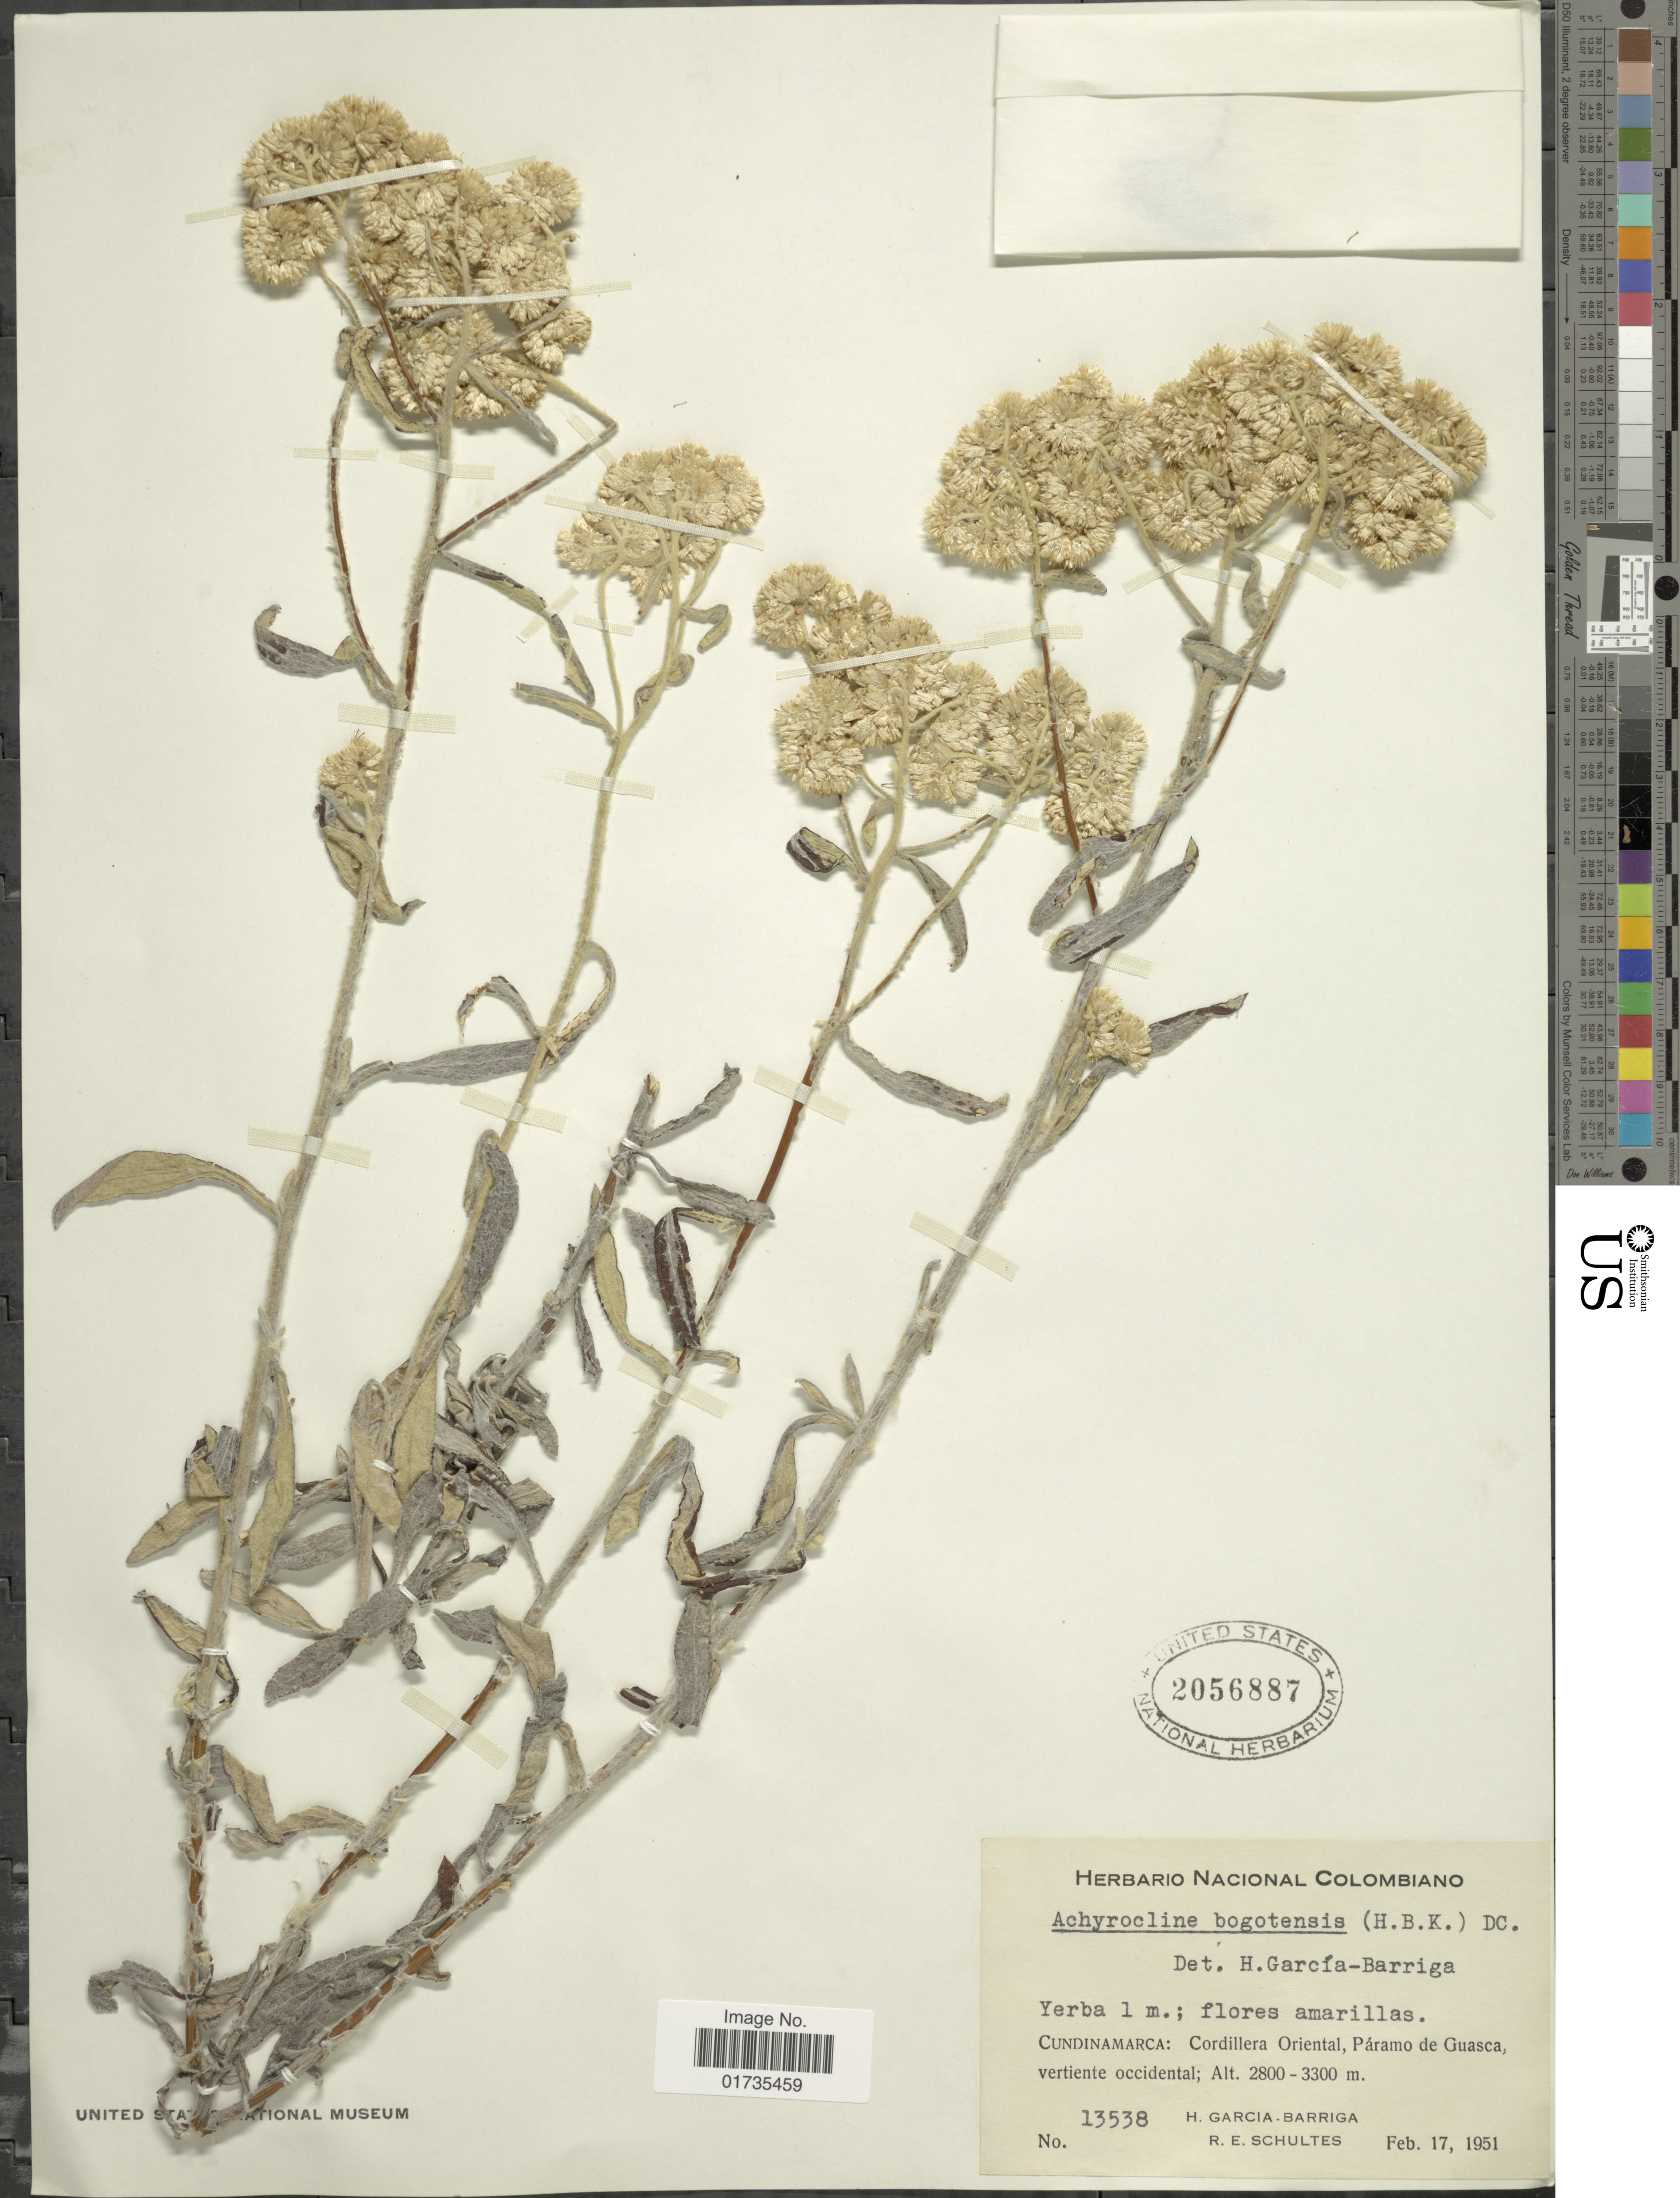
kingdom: Plantae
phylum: Tracheophyta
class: Magnoliopsida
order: Asterales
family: Asteraceae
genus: Achyrocline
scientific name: Achyrocline bogotensis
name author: (Kunth) DC.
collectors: H. García Barriga & R. E. Schultes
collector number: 13538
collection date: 1951-02-17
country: Colombia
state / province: Cundinamarca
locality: Cundinamarca: Cordillera Oriental, Paramo de Guasca, certiente occidental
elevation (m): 2800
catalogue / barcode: US 2056887